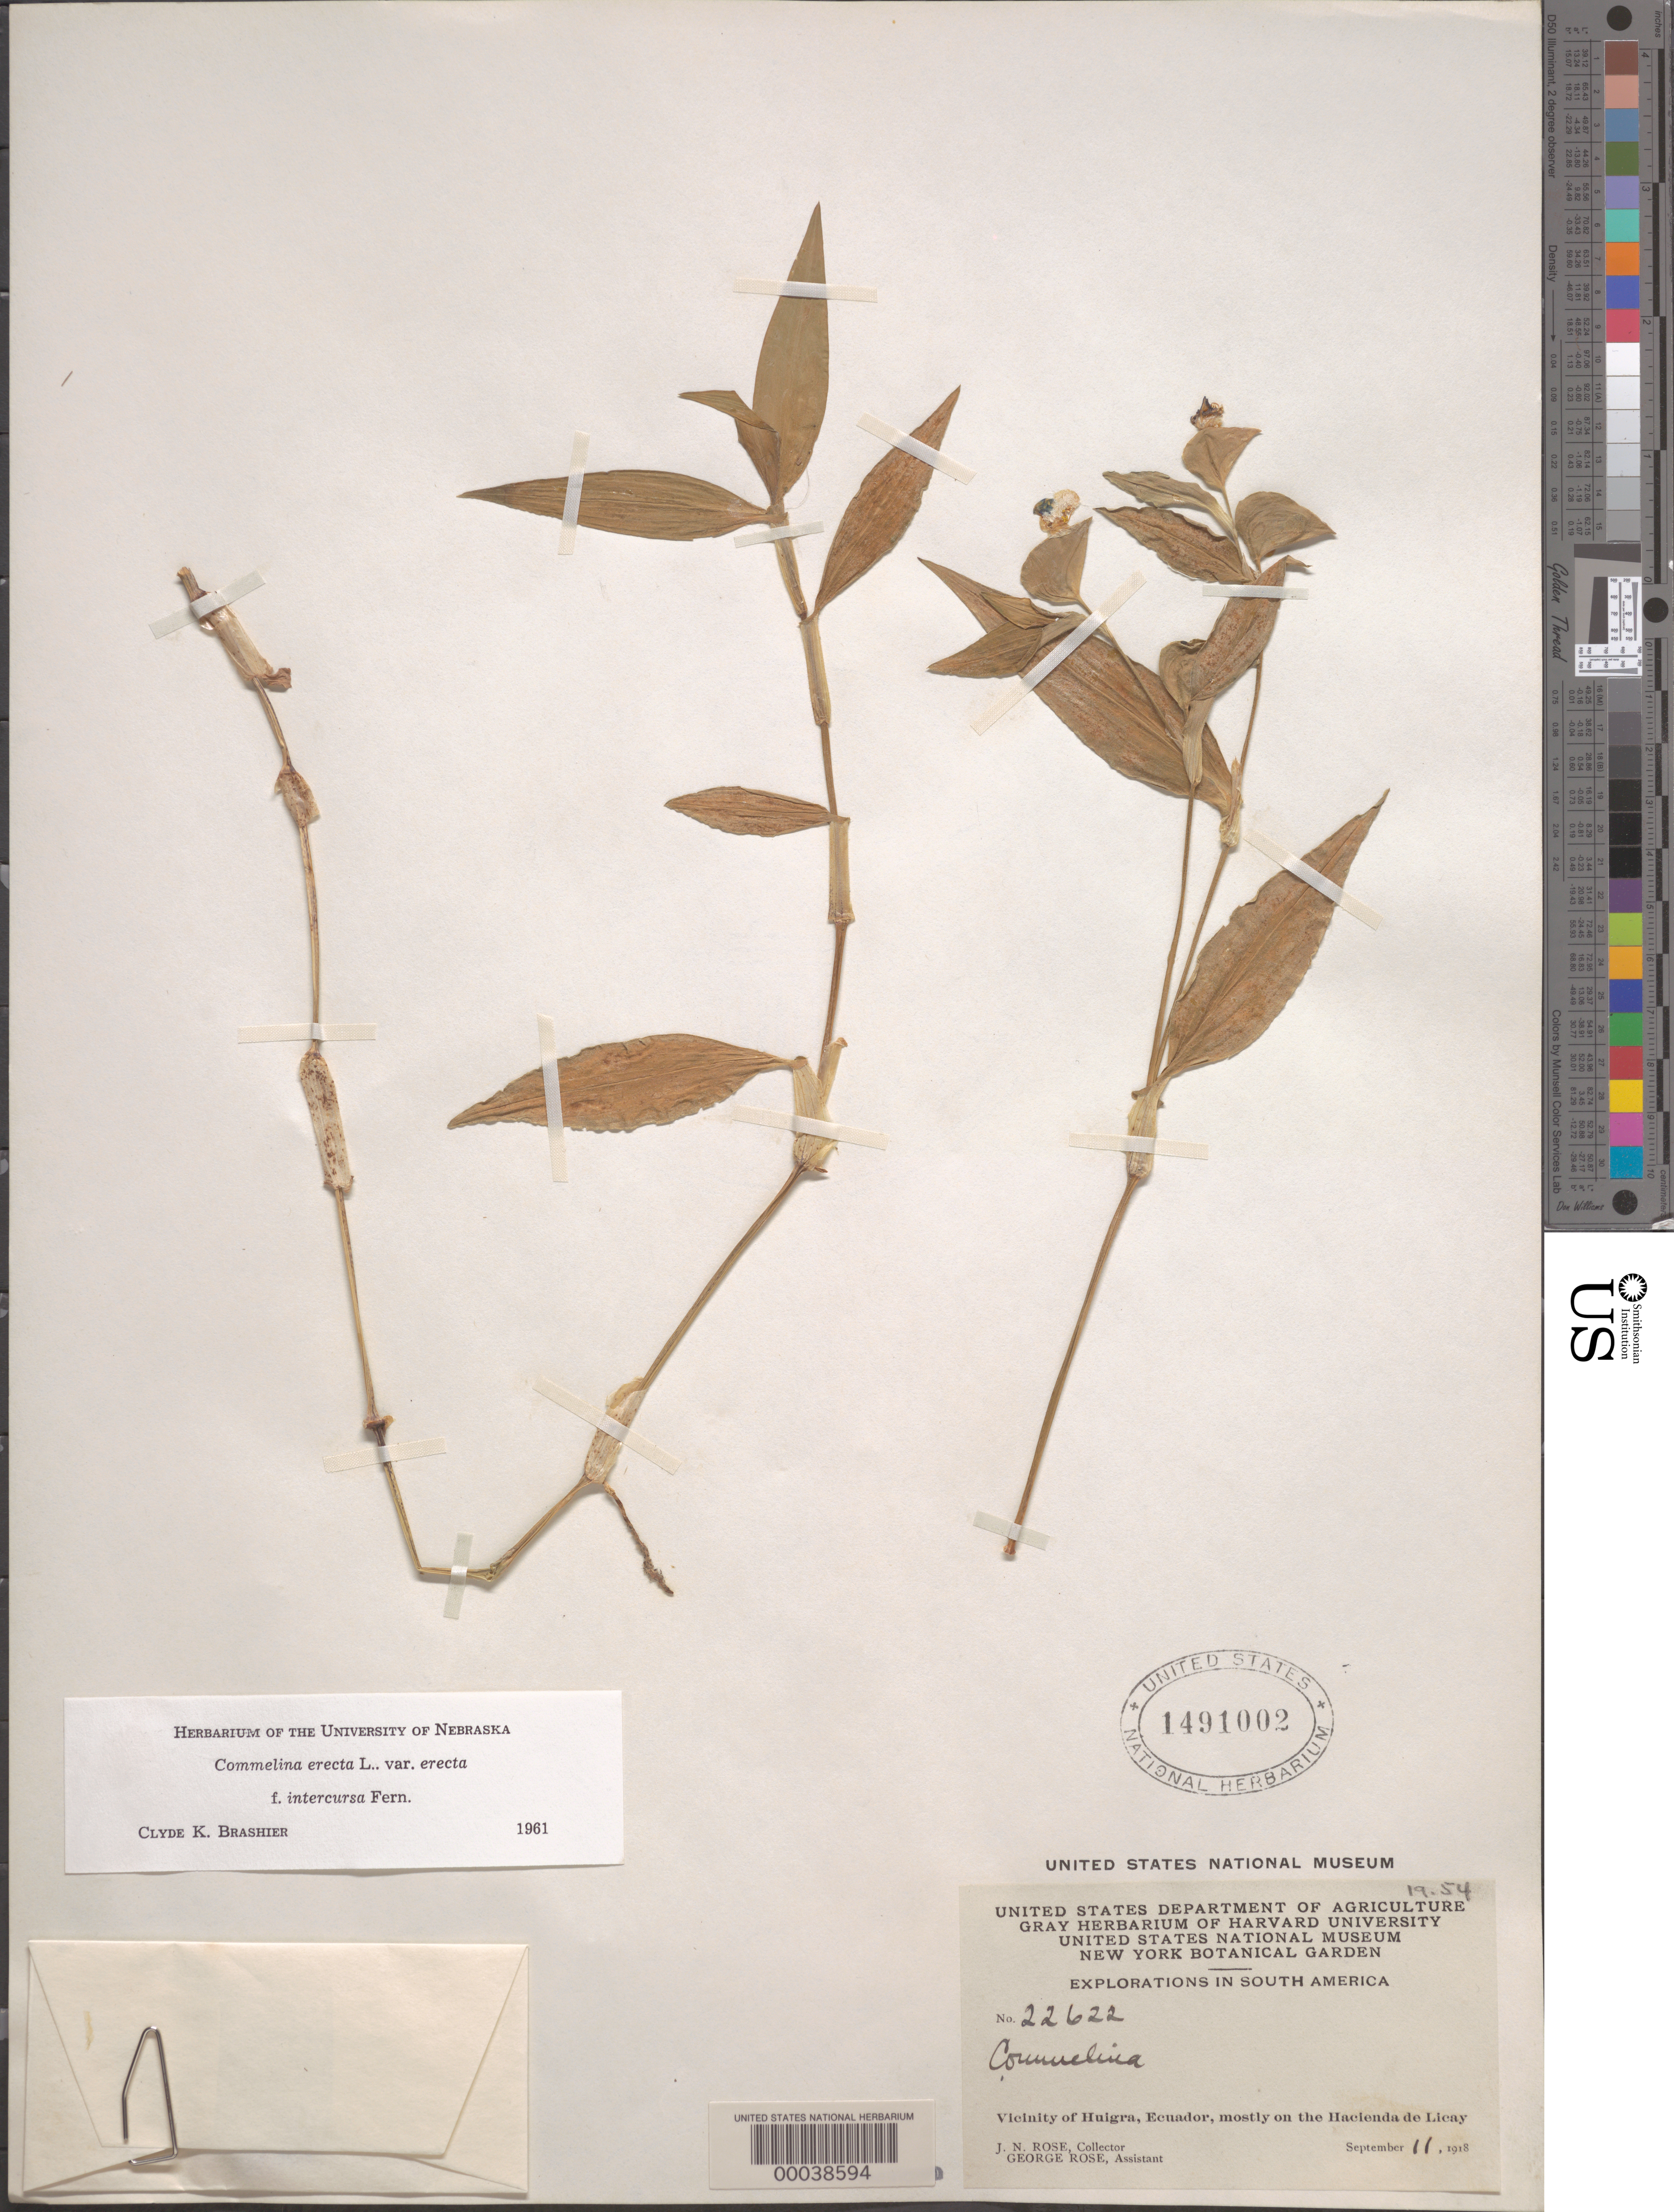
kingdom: Plantae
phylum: Tracheophyta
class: Liliopsida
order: Commelinales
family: Commelinaceae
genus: Commelina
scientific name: Commelina erecta f. intercursa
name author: Fernald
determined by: Brashier, C. K.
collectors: J. N. Rose & G. Rose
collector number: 22622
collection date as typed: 11 Sep 1918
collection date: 1918-09-11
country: Ecuador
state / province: Chimborazo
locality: Huigra, Hacienda de Licay.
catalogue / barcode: US 1491002